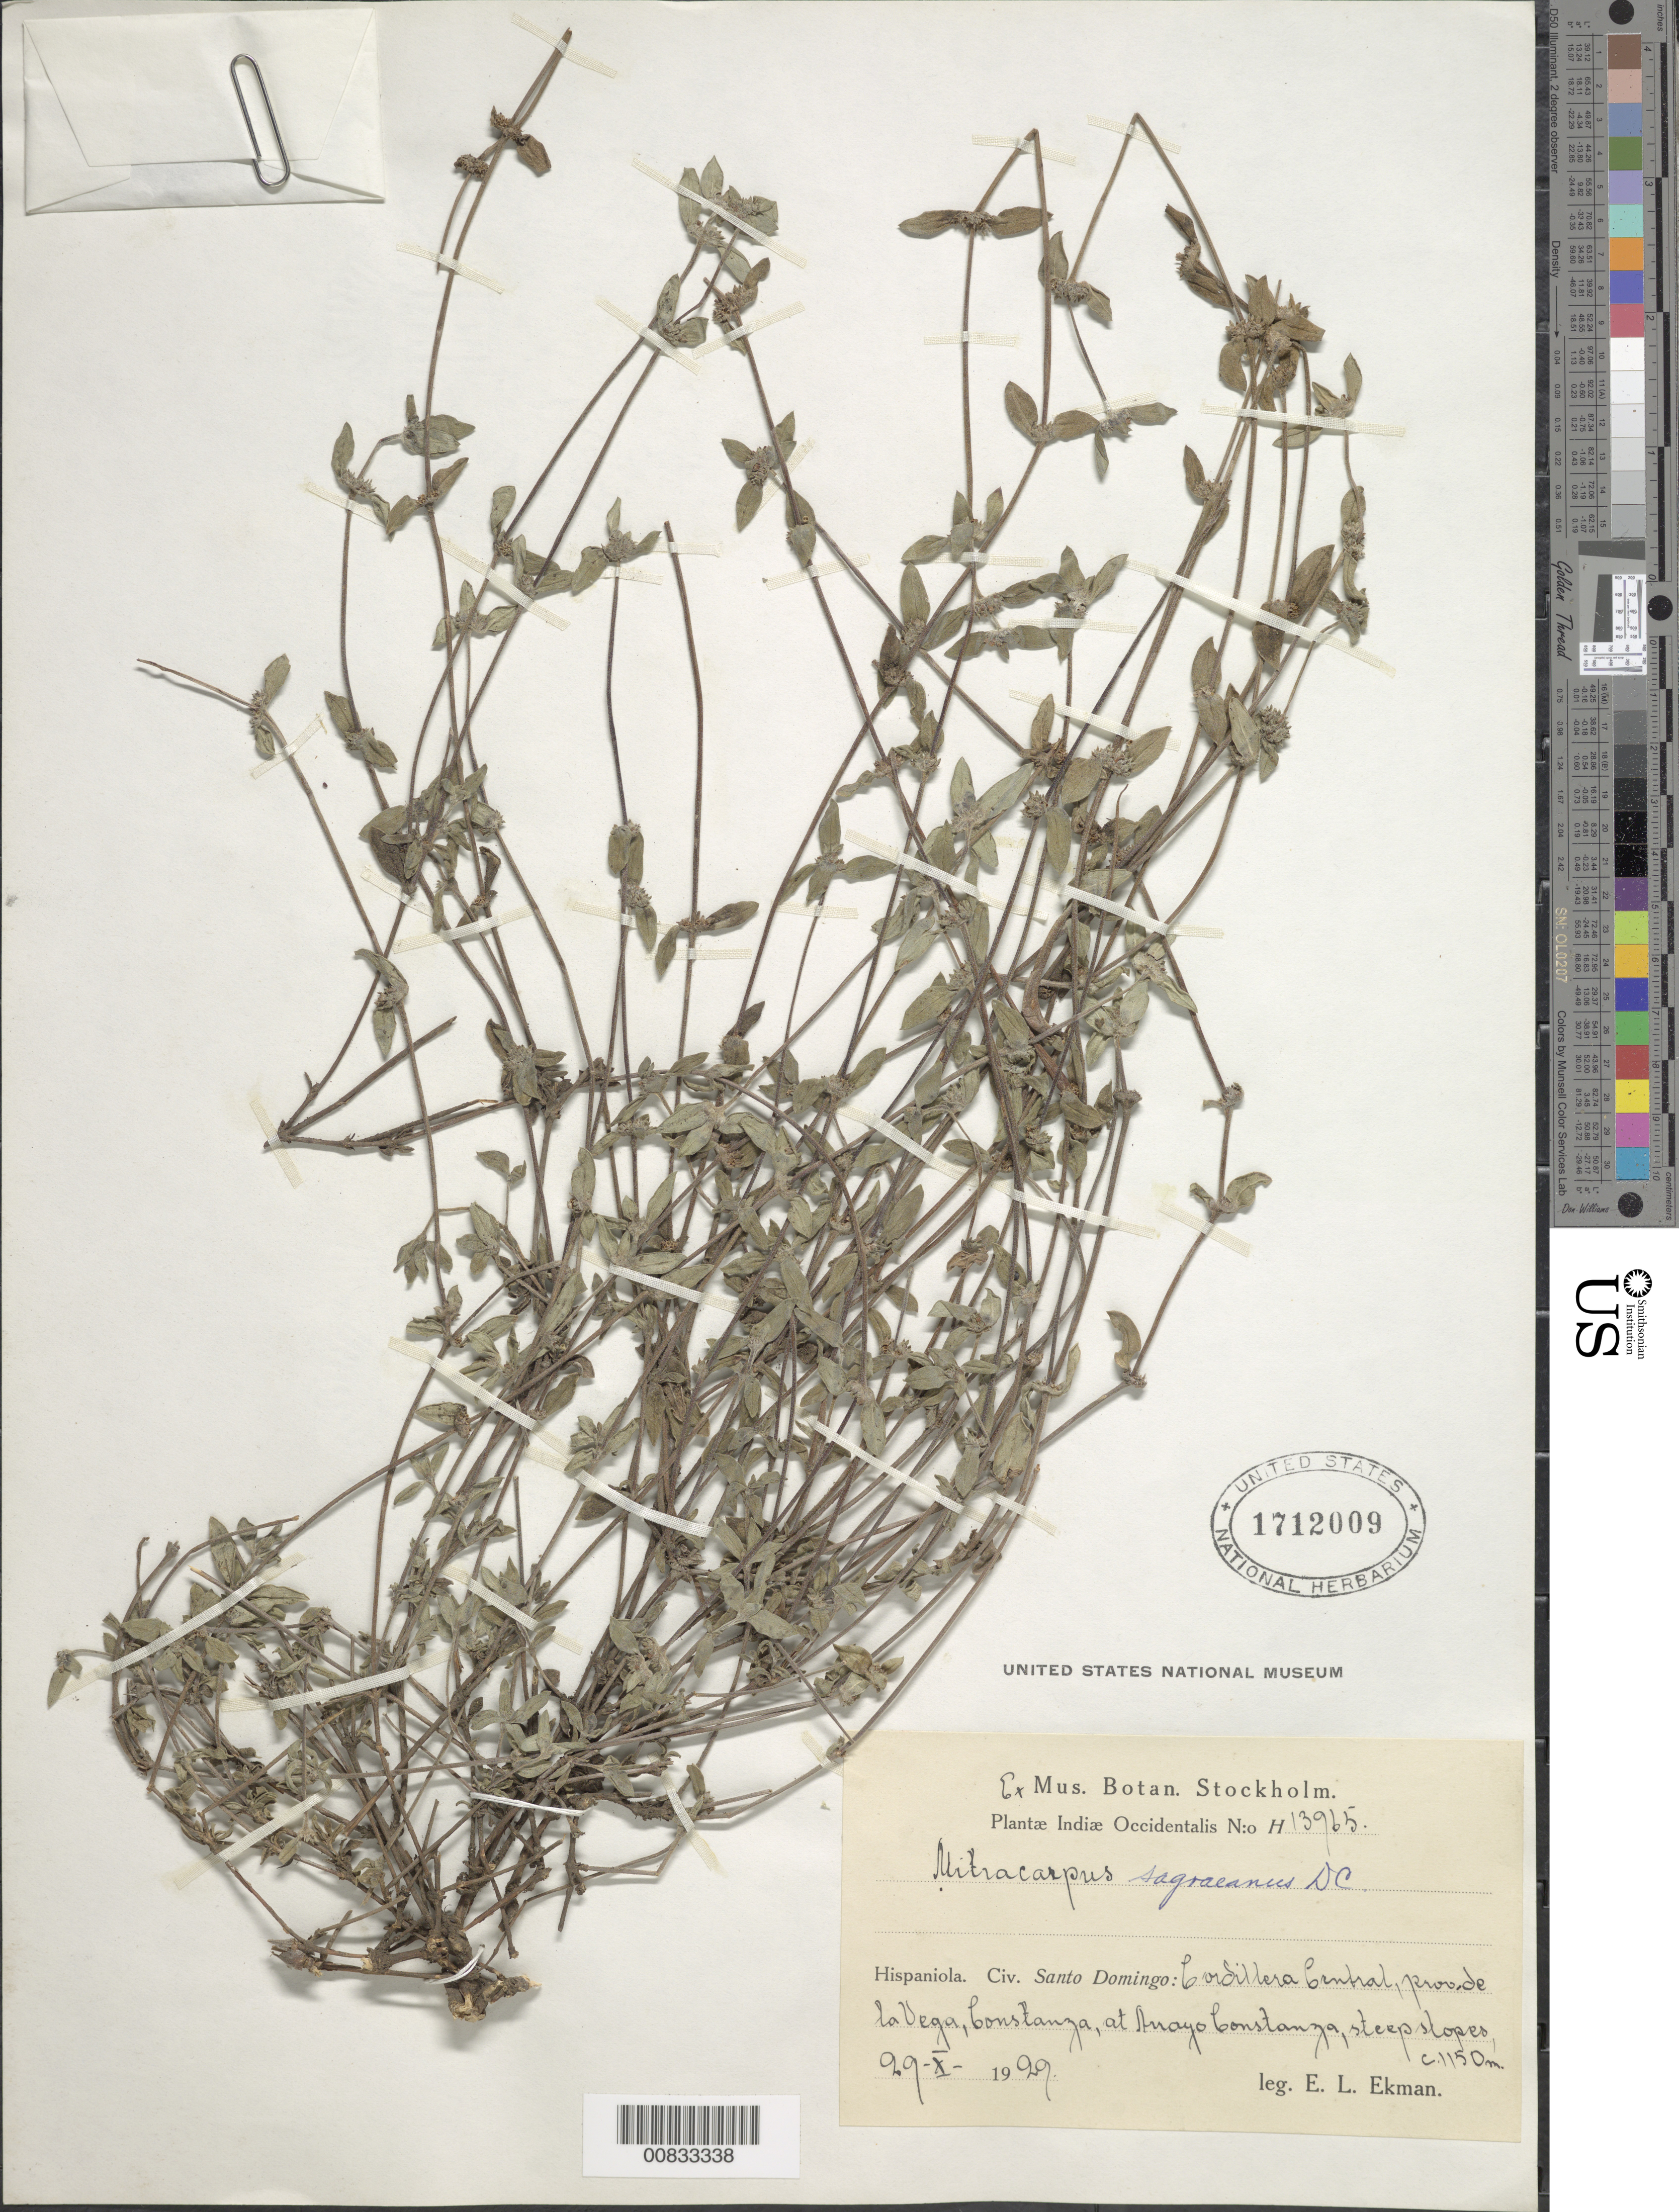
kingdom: Plantae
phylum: Tracheophyta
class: Magnoliopsida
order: Gentianales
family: Rubiaceae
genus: Mitracarpus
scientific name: Mitracarpus sagraeanus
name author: DC.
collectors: E. L. Ekman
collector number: H 13965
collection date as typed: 29 Oct 1929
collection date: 1929-10-29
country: Dominican Republic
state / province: La Vega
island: Hispaniola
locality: Cordillera Central, Constanza, at Arroyo Constanza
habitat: Sttep slopes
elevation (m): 1150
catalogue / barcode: US 1712009